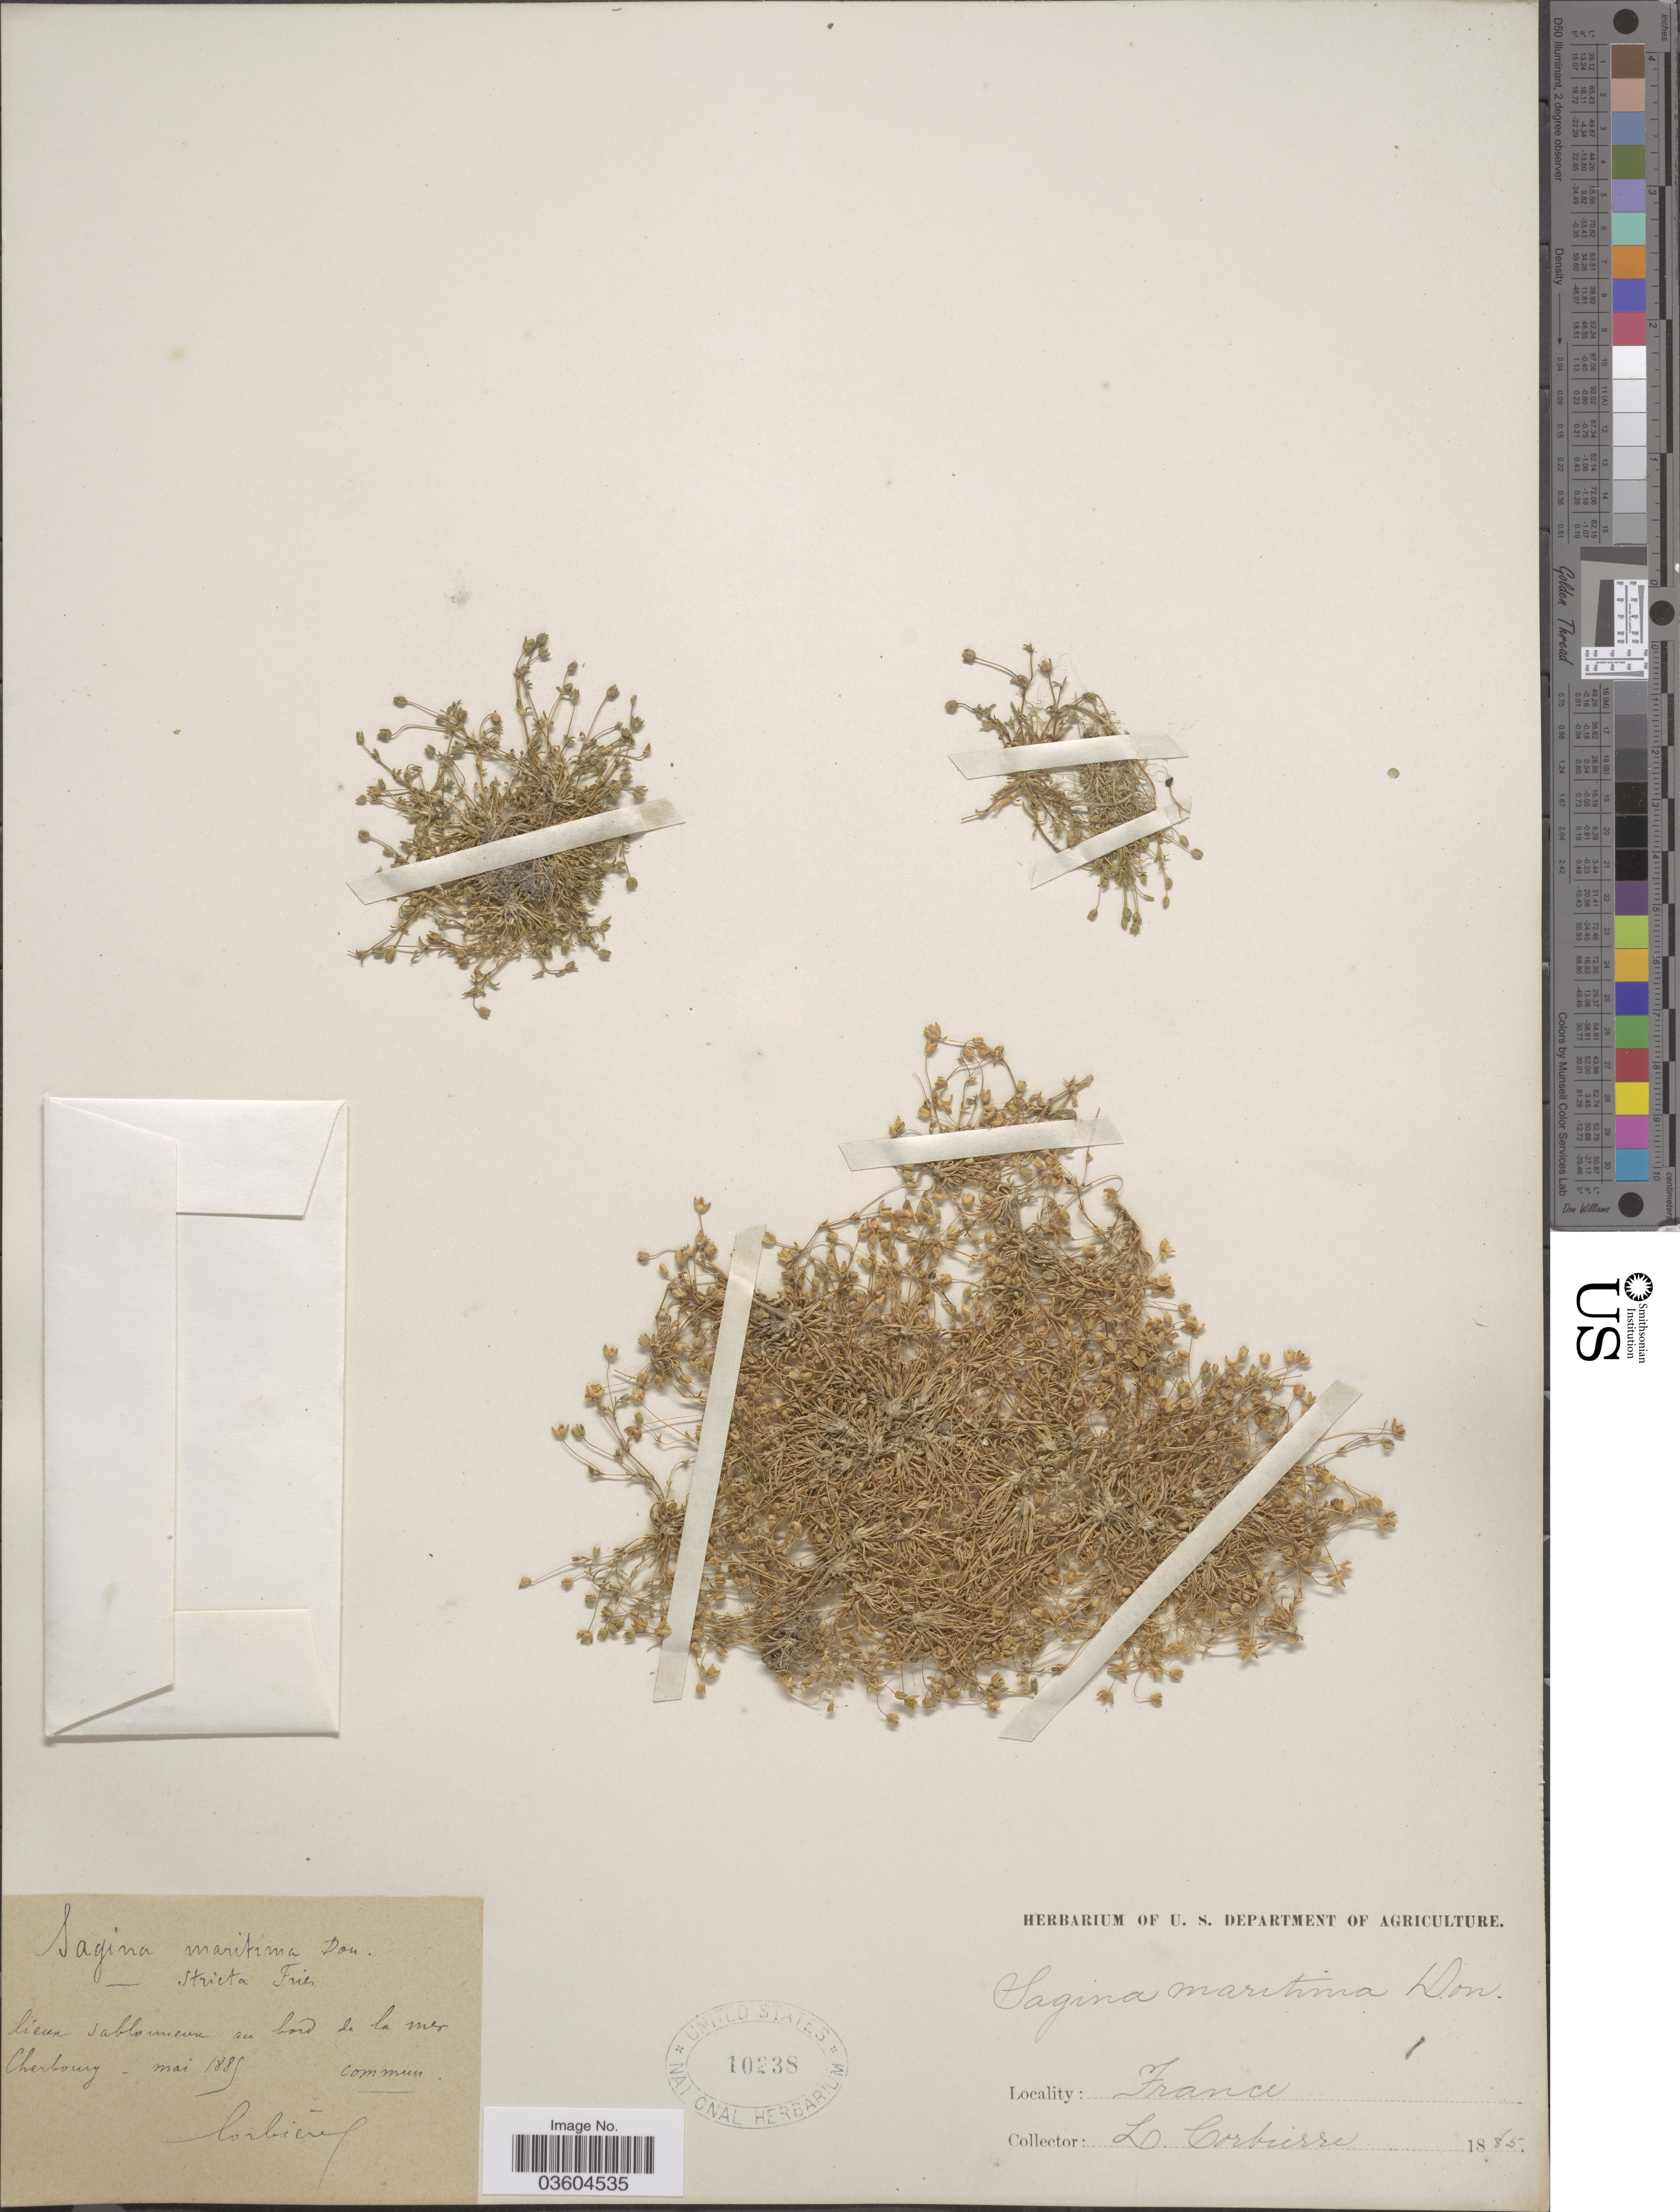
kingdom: Plantae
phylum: Tracheophyta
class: Magnoliopsida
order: Caryophyllales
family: Caryophyllaceae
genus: Sagina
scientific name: Sagina maritima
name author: G. Don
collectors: L. Corbière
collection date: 1885-05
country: France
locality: Lieux sablonneux au bord de la mer Cherbourg.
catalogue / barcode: US 10238